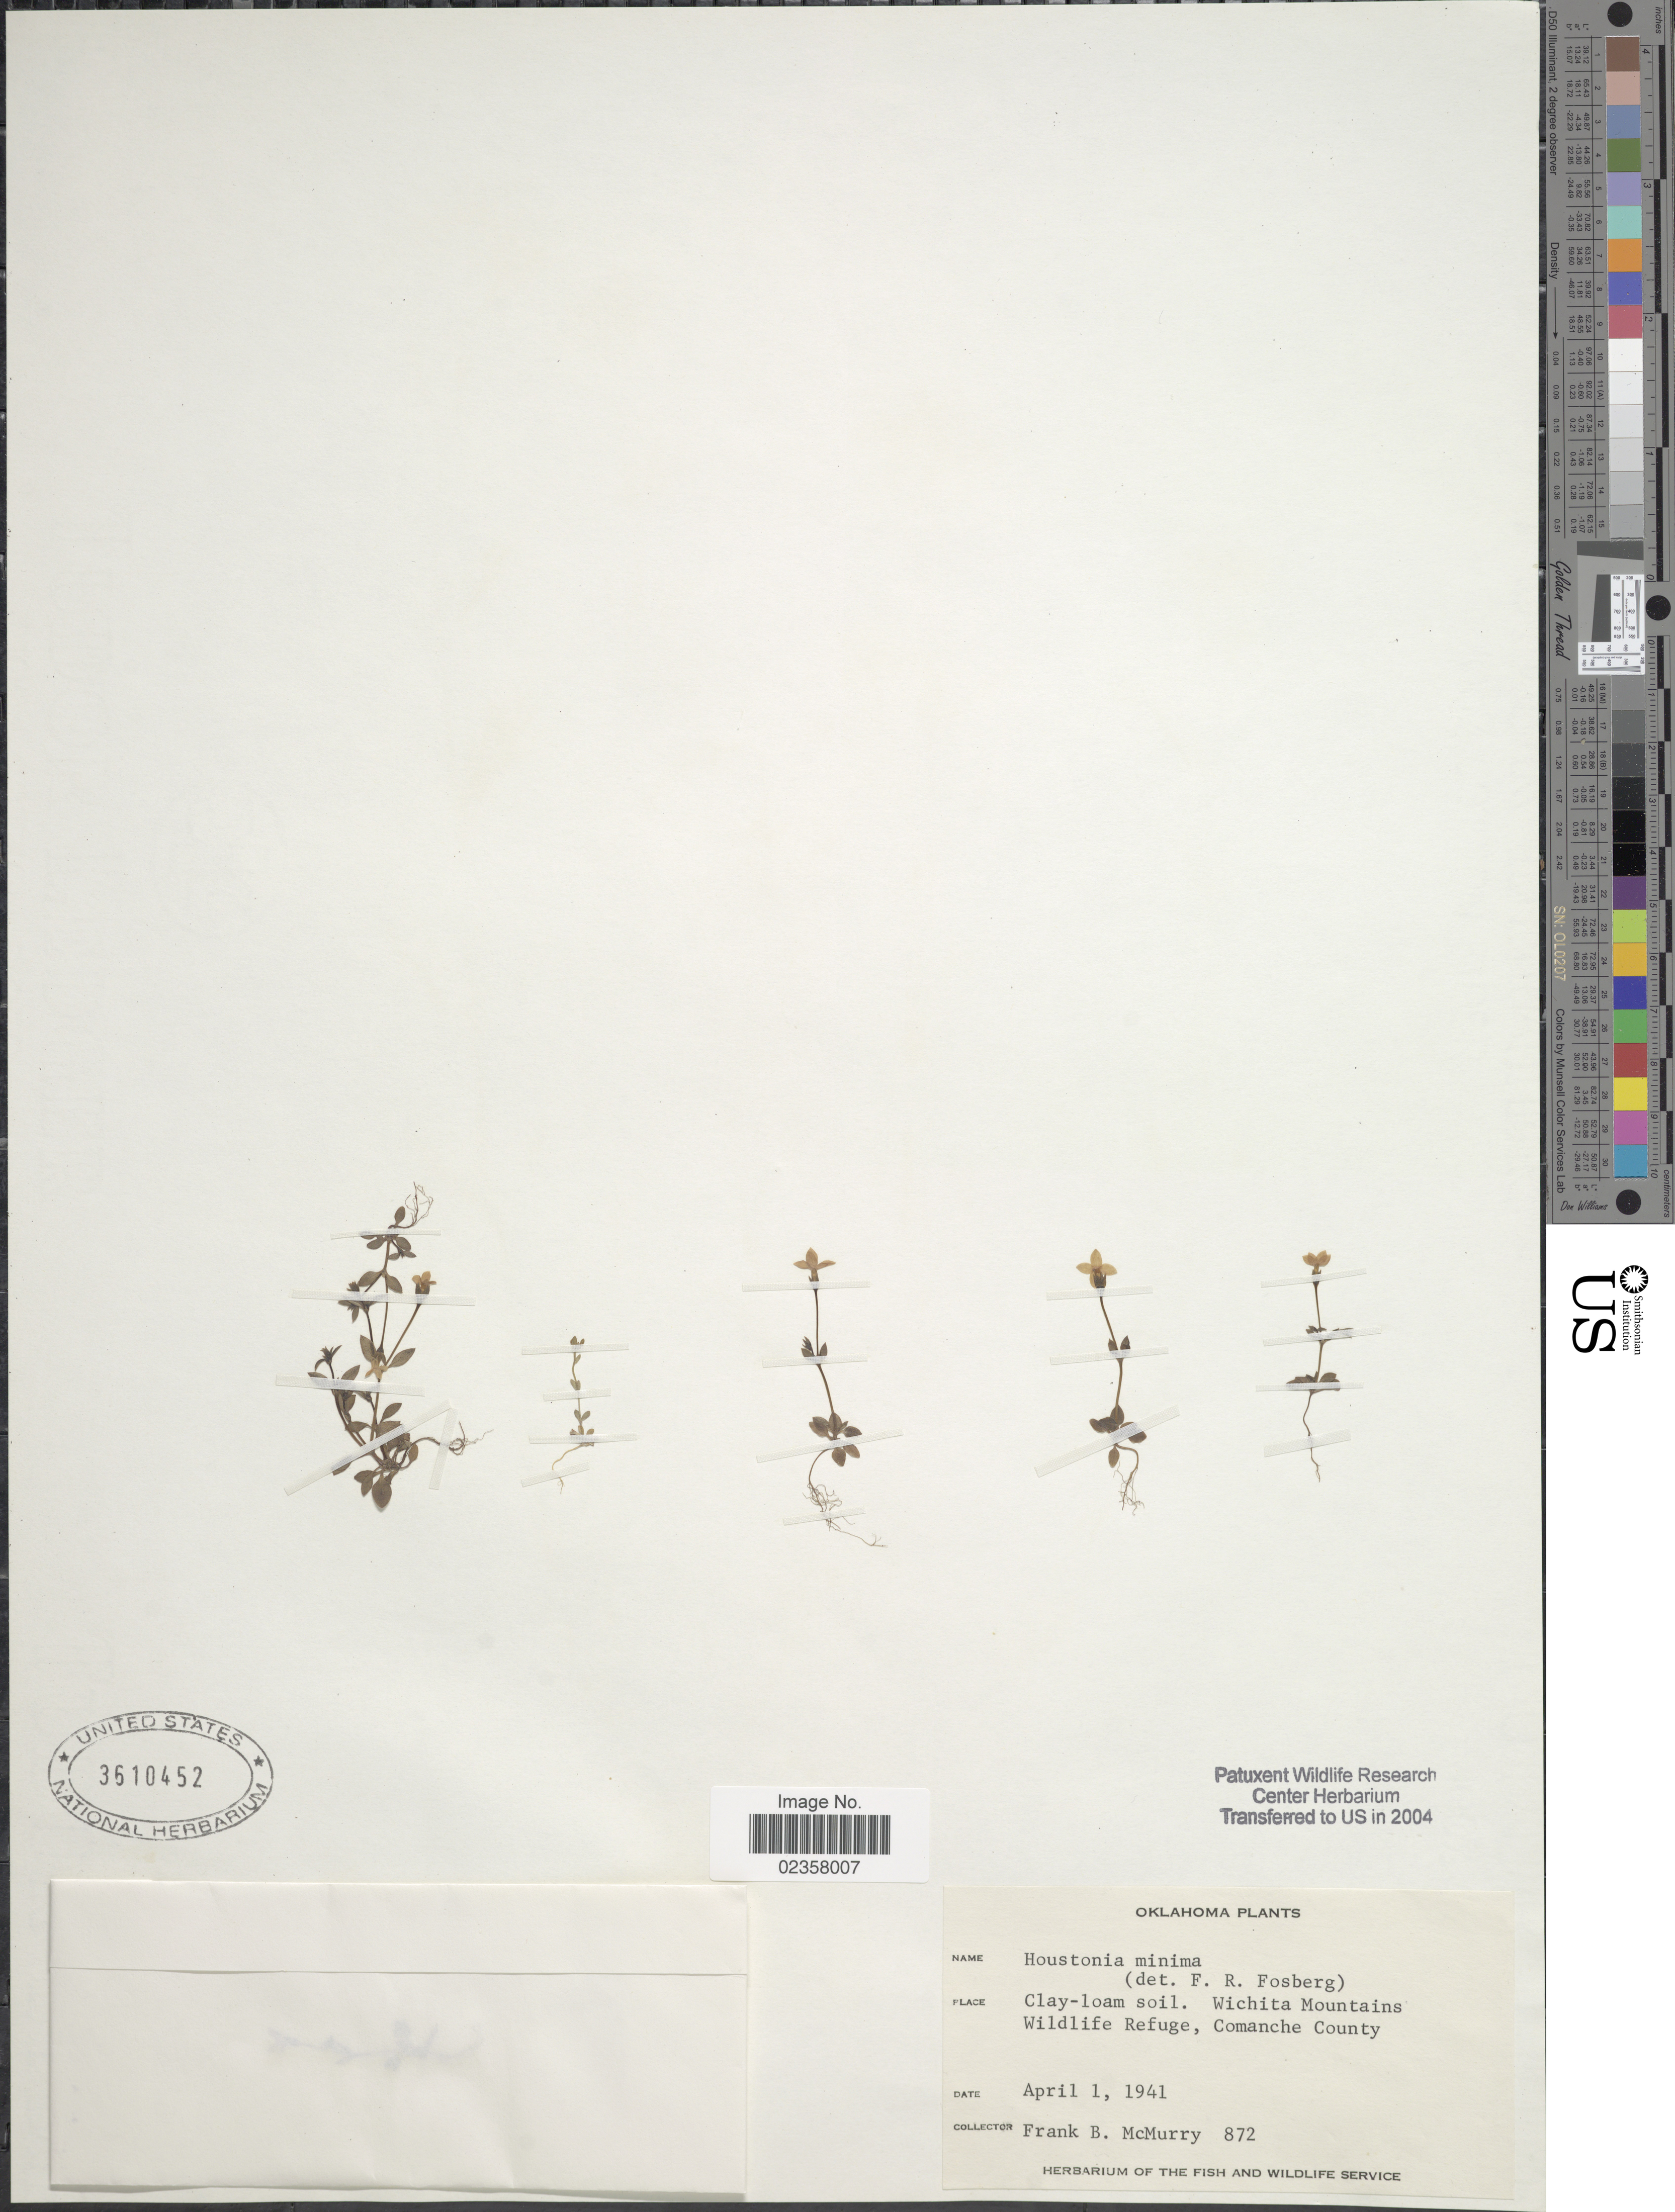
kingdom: Plantae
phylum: Tracheophyta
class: Magnoliopsida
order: Gentianales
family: Rubiaceae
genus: Houstonia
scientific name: Houstonia pusilla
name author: Schoepf.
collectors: F. B. McMurry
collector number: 872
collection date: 1941-04-01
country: United States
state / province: Oklahoma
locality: Wichita Mountains Wildlife refuge, Comanche County.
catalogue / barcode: US 3610452